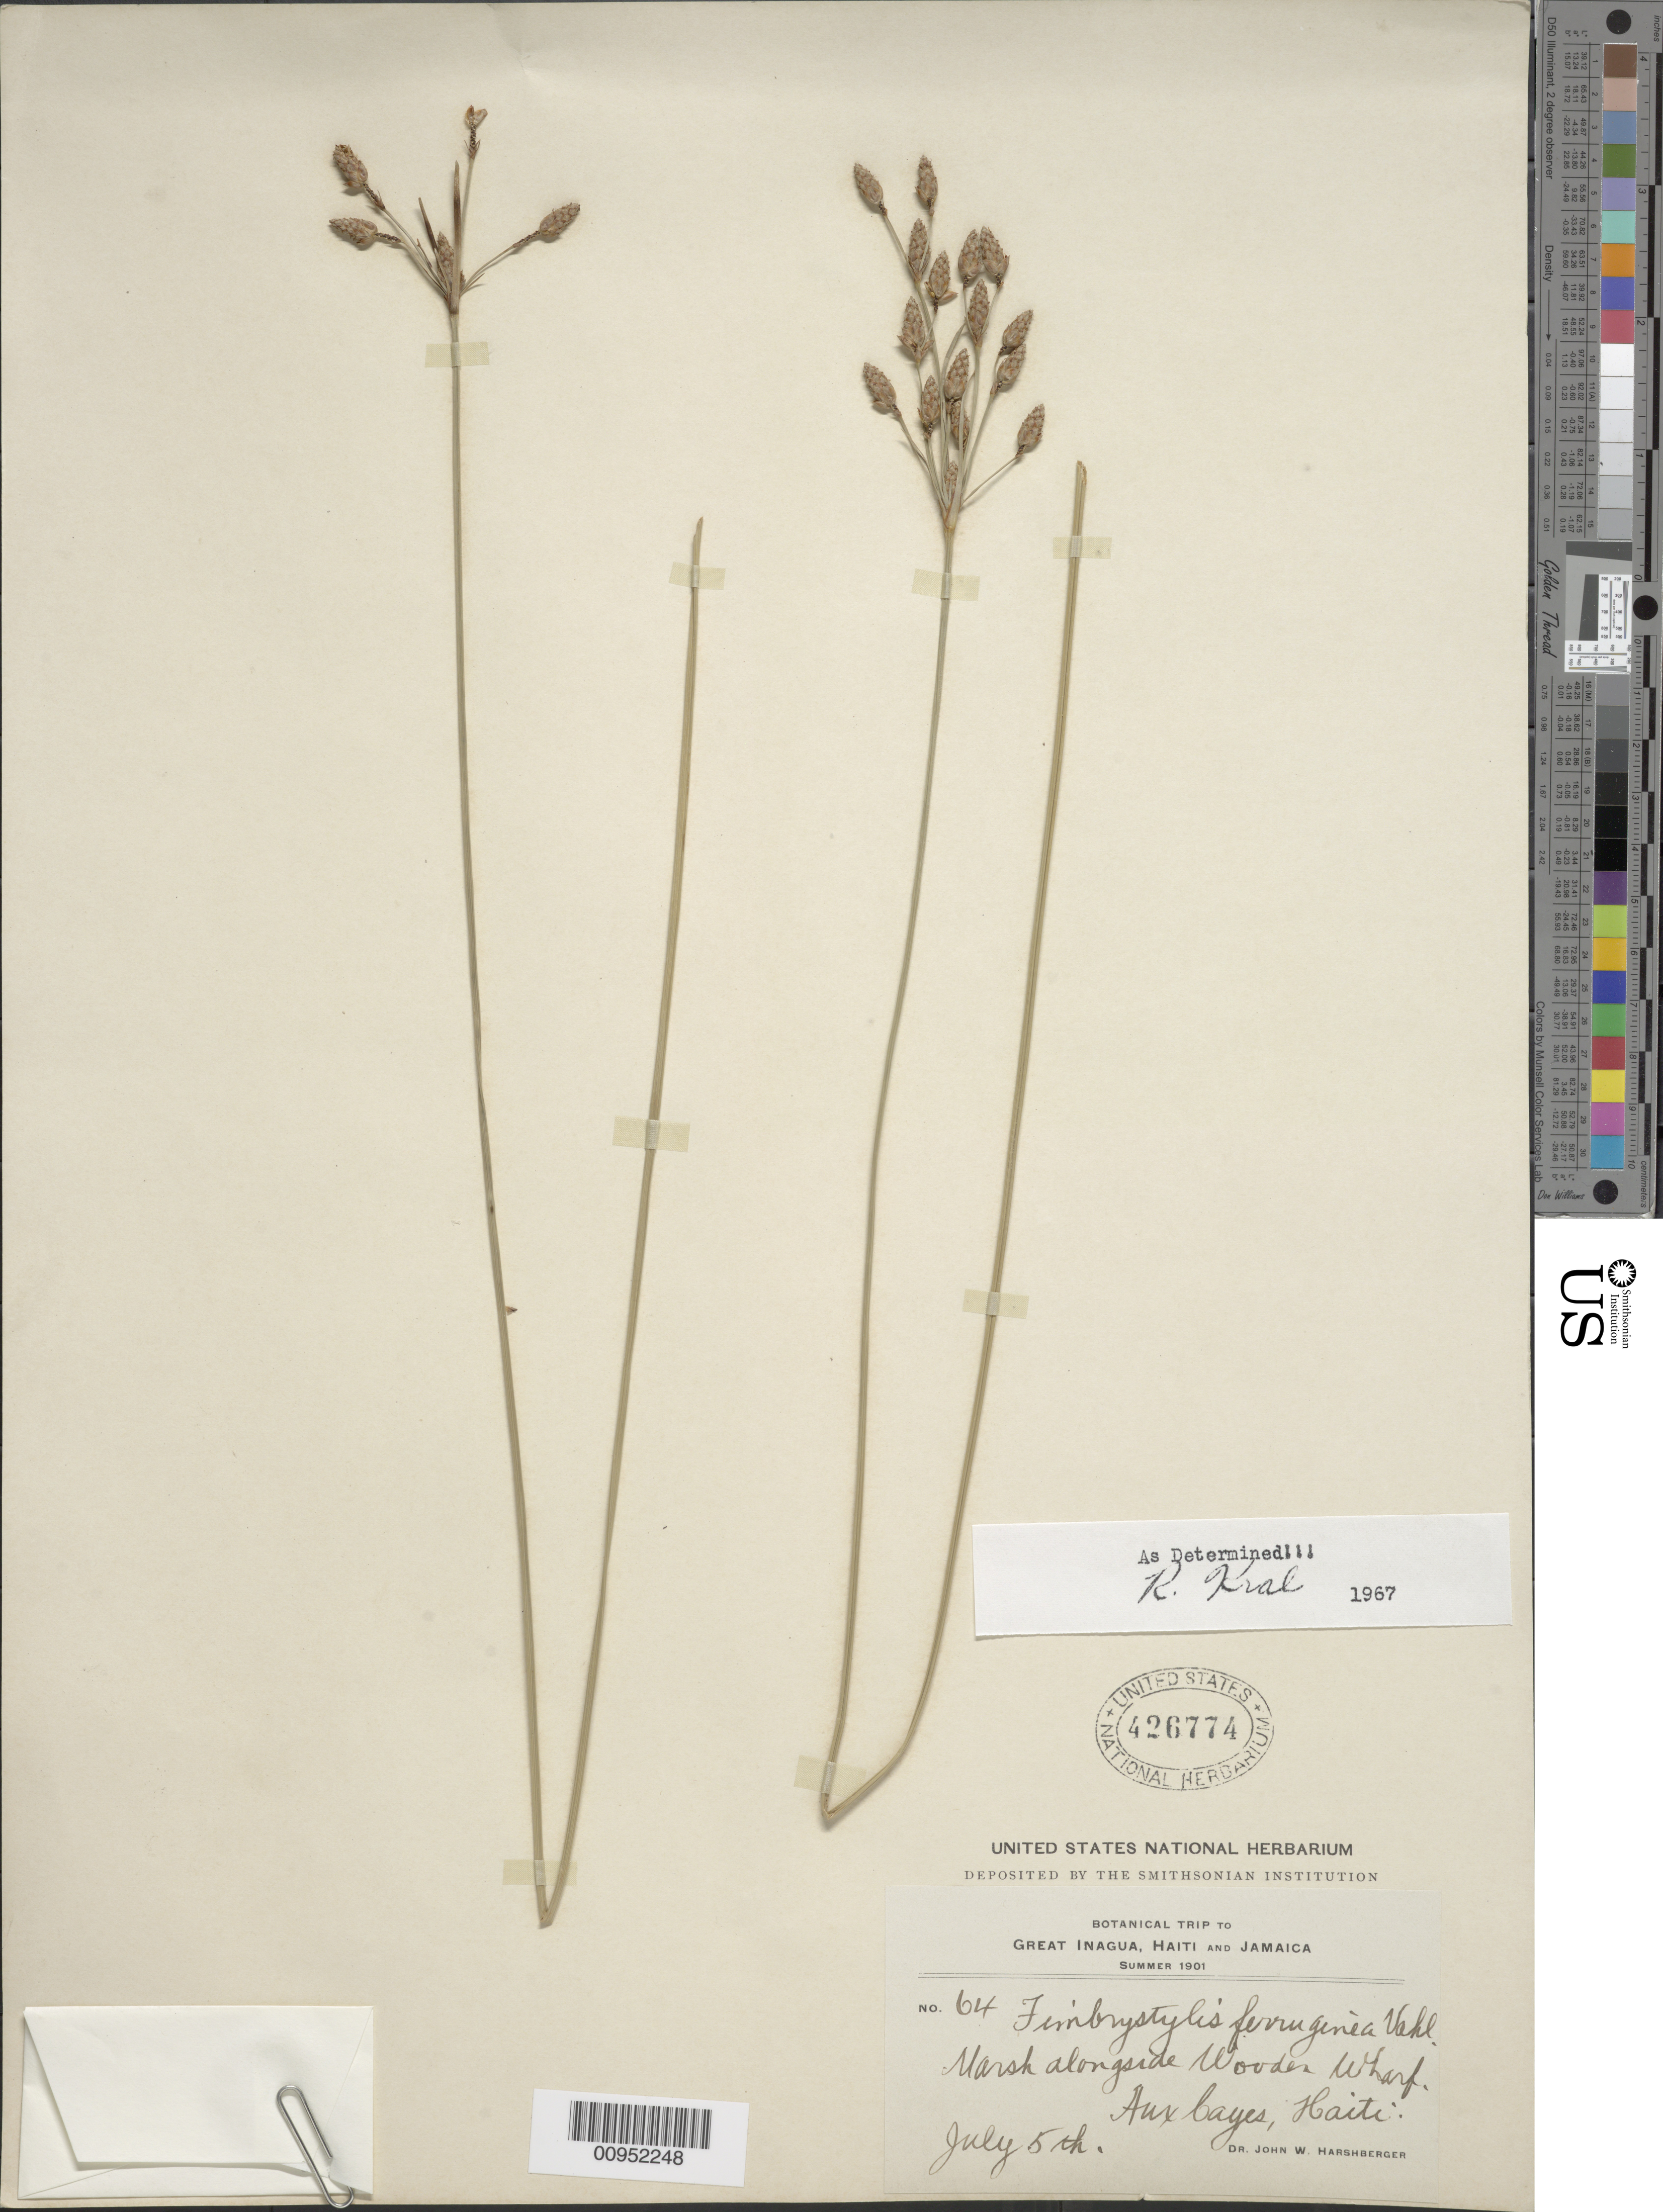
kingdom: Plantae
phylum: Tracheophyta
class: Liliopsida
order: Poales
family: Cyperaceae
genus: Fimbristylis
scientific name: Fimbristylis ferruginea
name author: (L.) Vahl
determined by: Kral, Robert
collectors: J. W. Harshberger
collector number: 64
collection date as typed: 05 Jul 1901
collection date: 1901-07-05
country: Haiti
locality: marsh alongside Wooden Wharf, Aux Cayes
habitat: Marsh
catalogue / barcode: US 426774